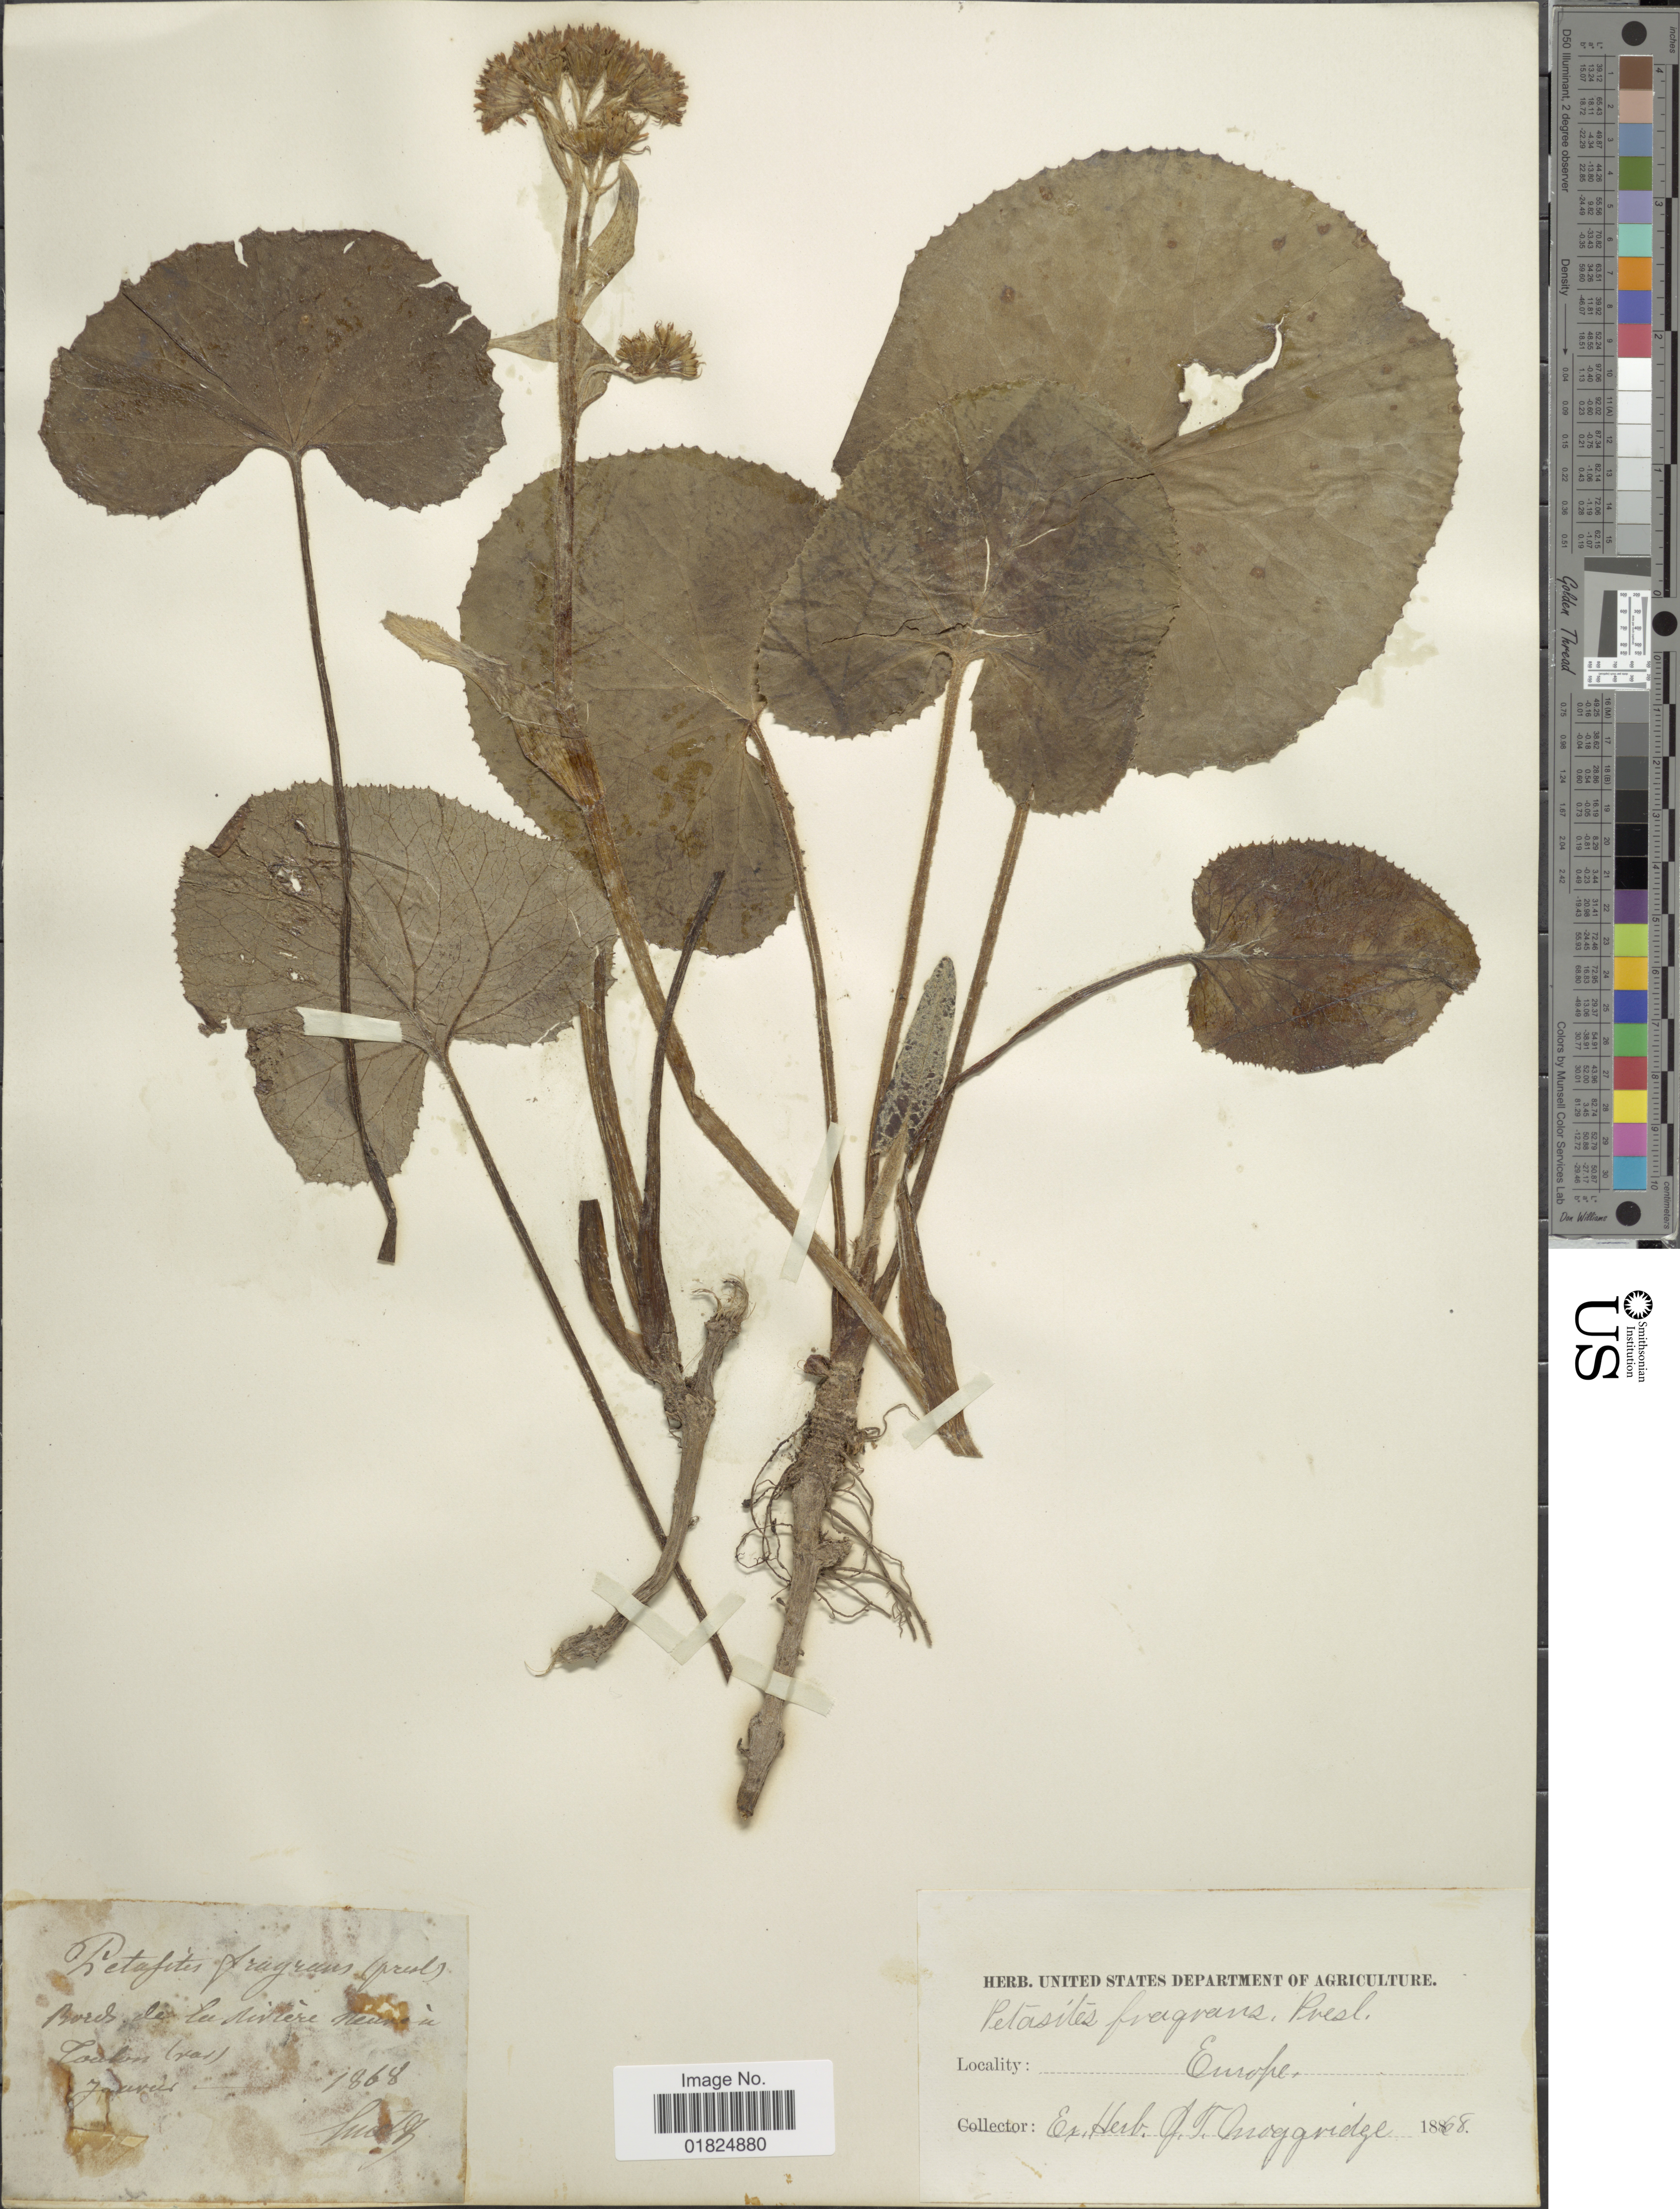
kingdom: Plantae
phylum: Tracheophyta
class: Magnoliopsida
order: Asterales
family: Asteraceae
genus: Petasites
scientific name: Petasites pyrenaicus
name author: (L.) López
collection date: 1868-01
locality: Europe. Bords de la Riviere Nenan Toukon (var) [interpreted]